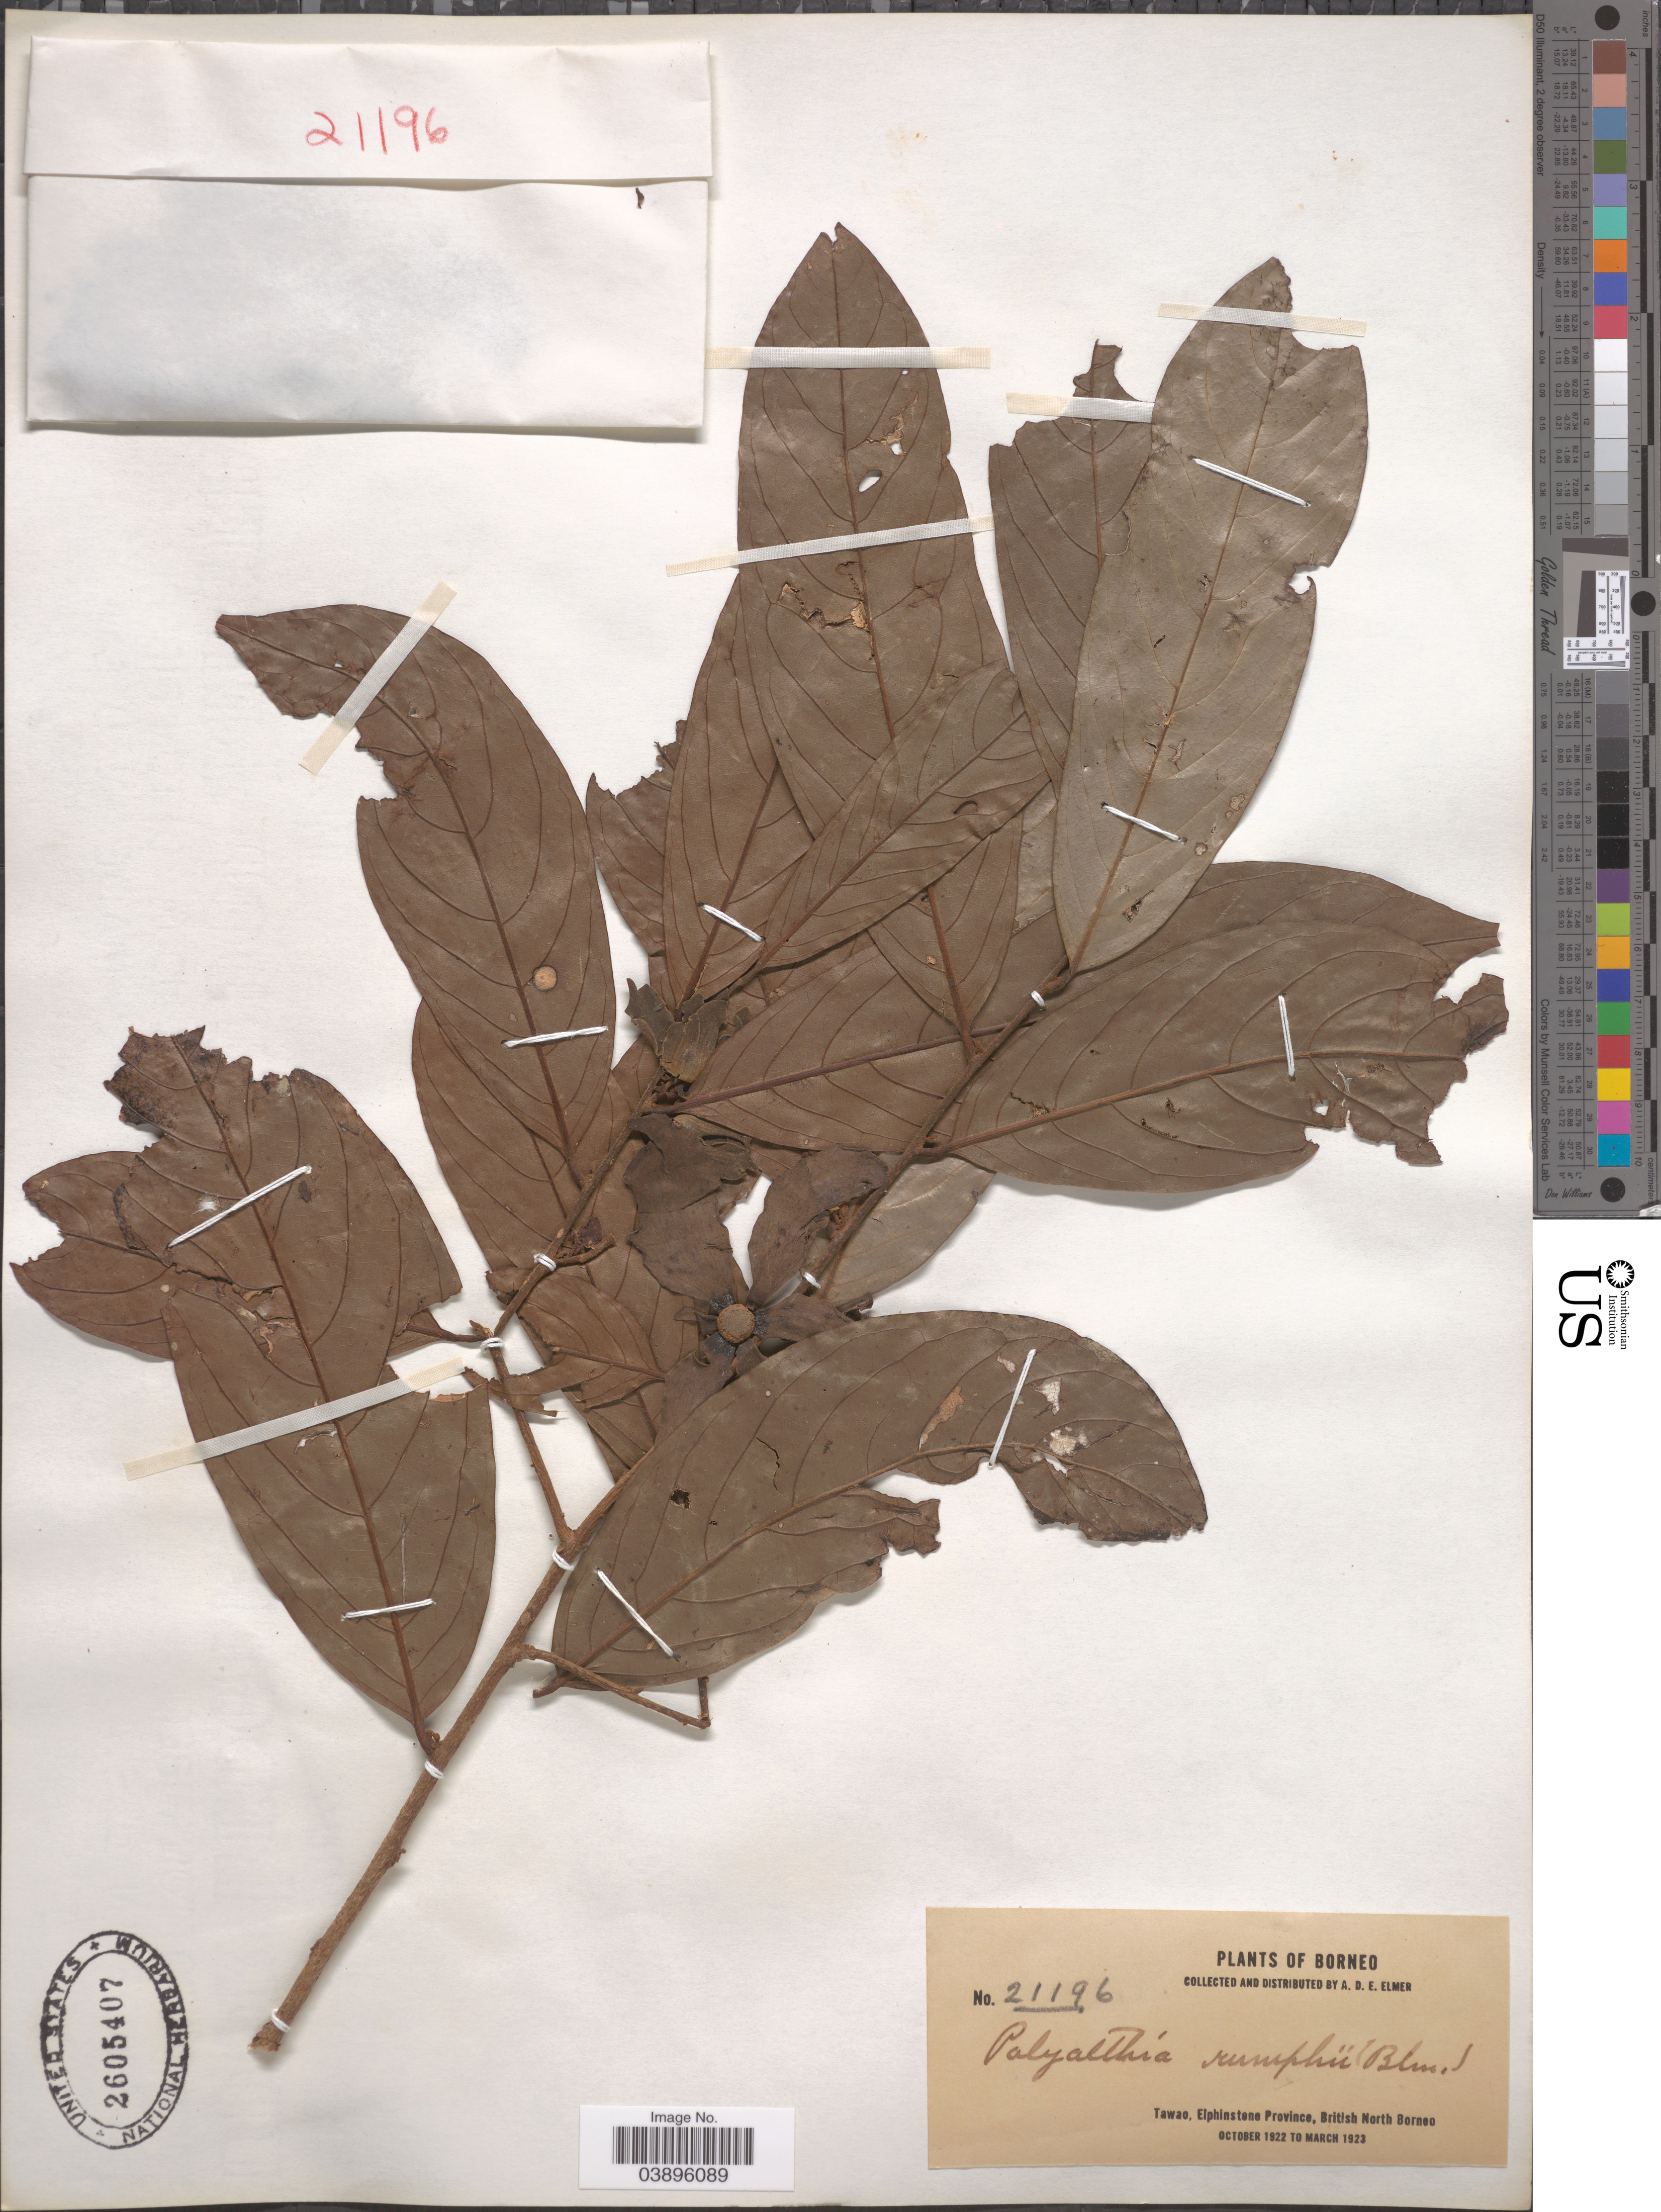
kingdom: Plantae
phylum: Tracheophyta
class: Magnoliopsida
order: Magnoliales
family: Annonaceae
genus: Polyalthia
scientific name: Polyalthia rumphii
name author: (Blume ex Hensch.) Merr.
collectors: A. D. E. Elmer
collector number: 21196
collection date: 1922-10/1923-03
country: Malaysia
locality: Borneo. Tawao, Elphinstone Province, British North Borneo.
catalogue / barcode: US 2605407